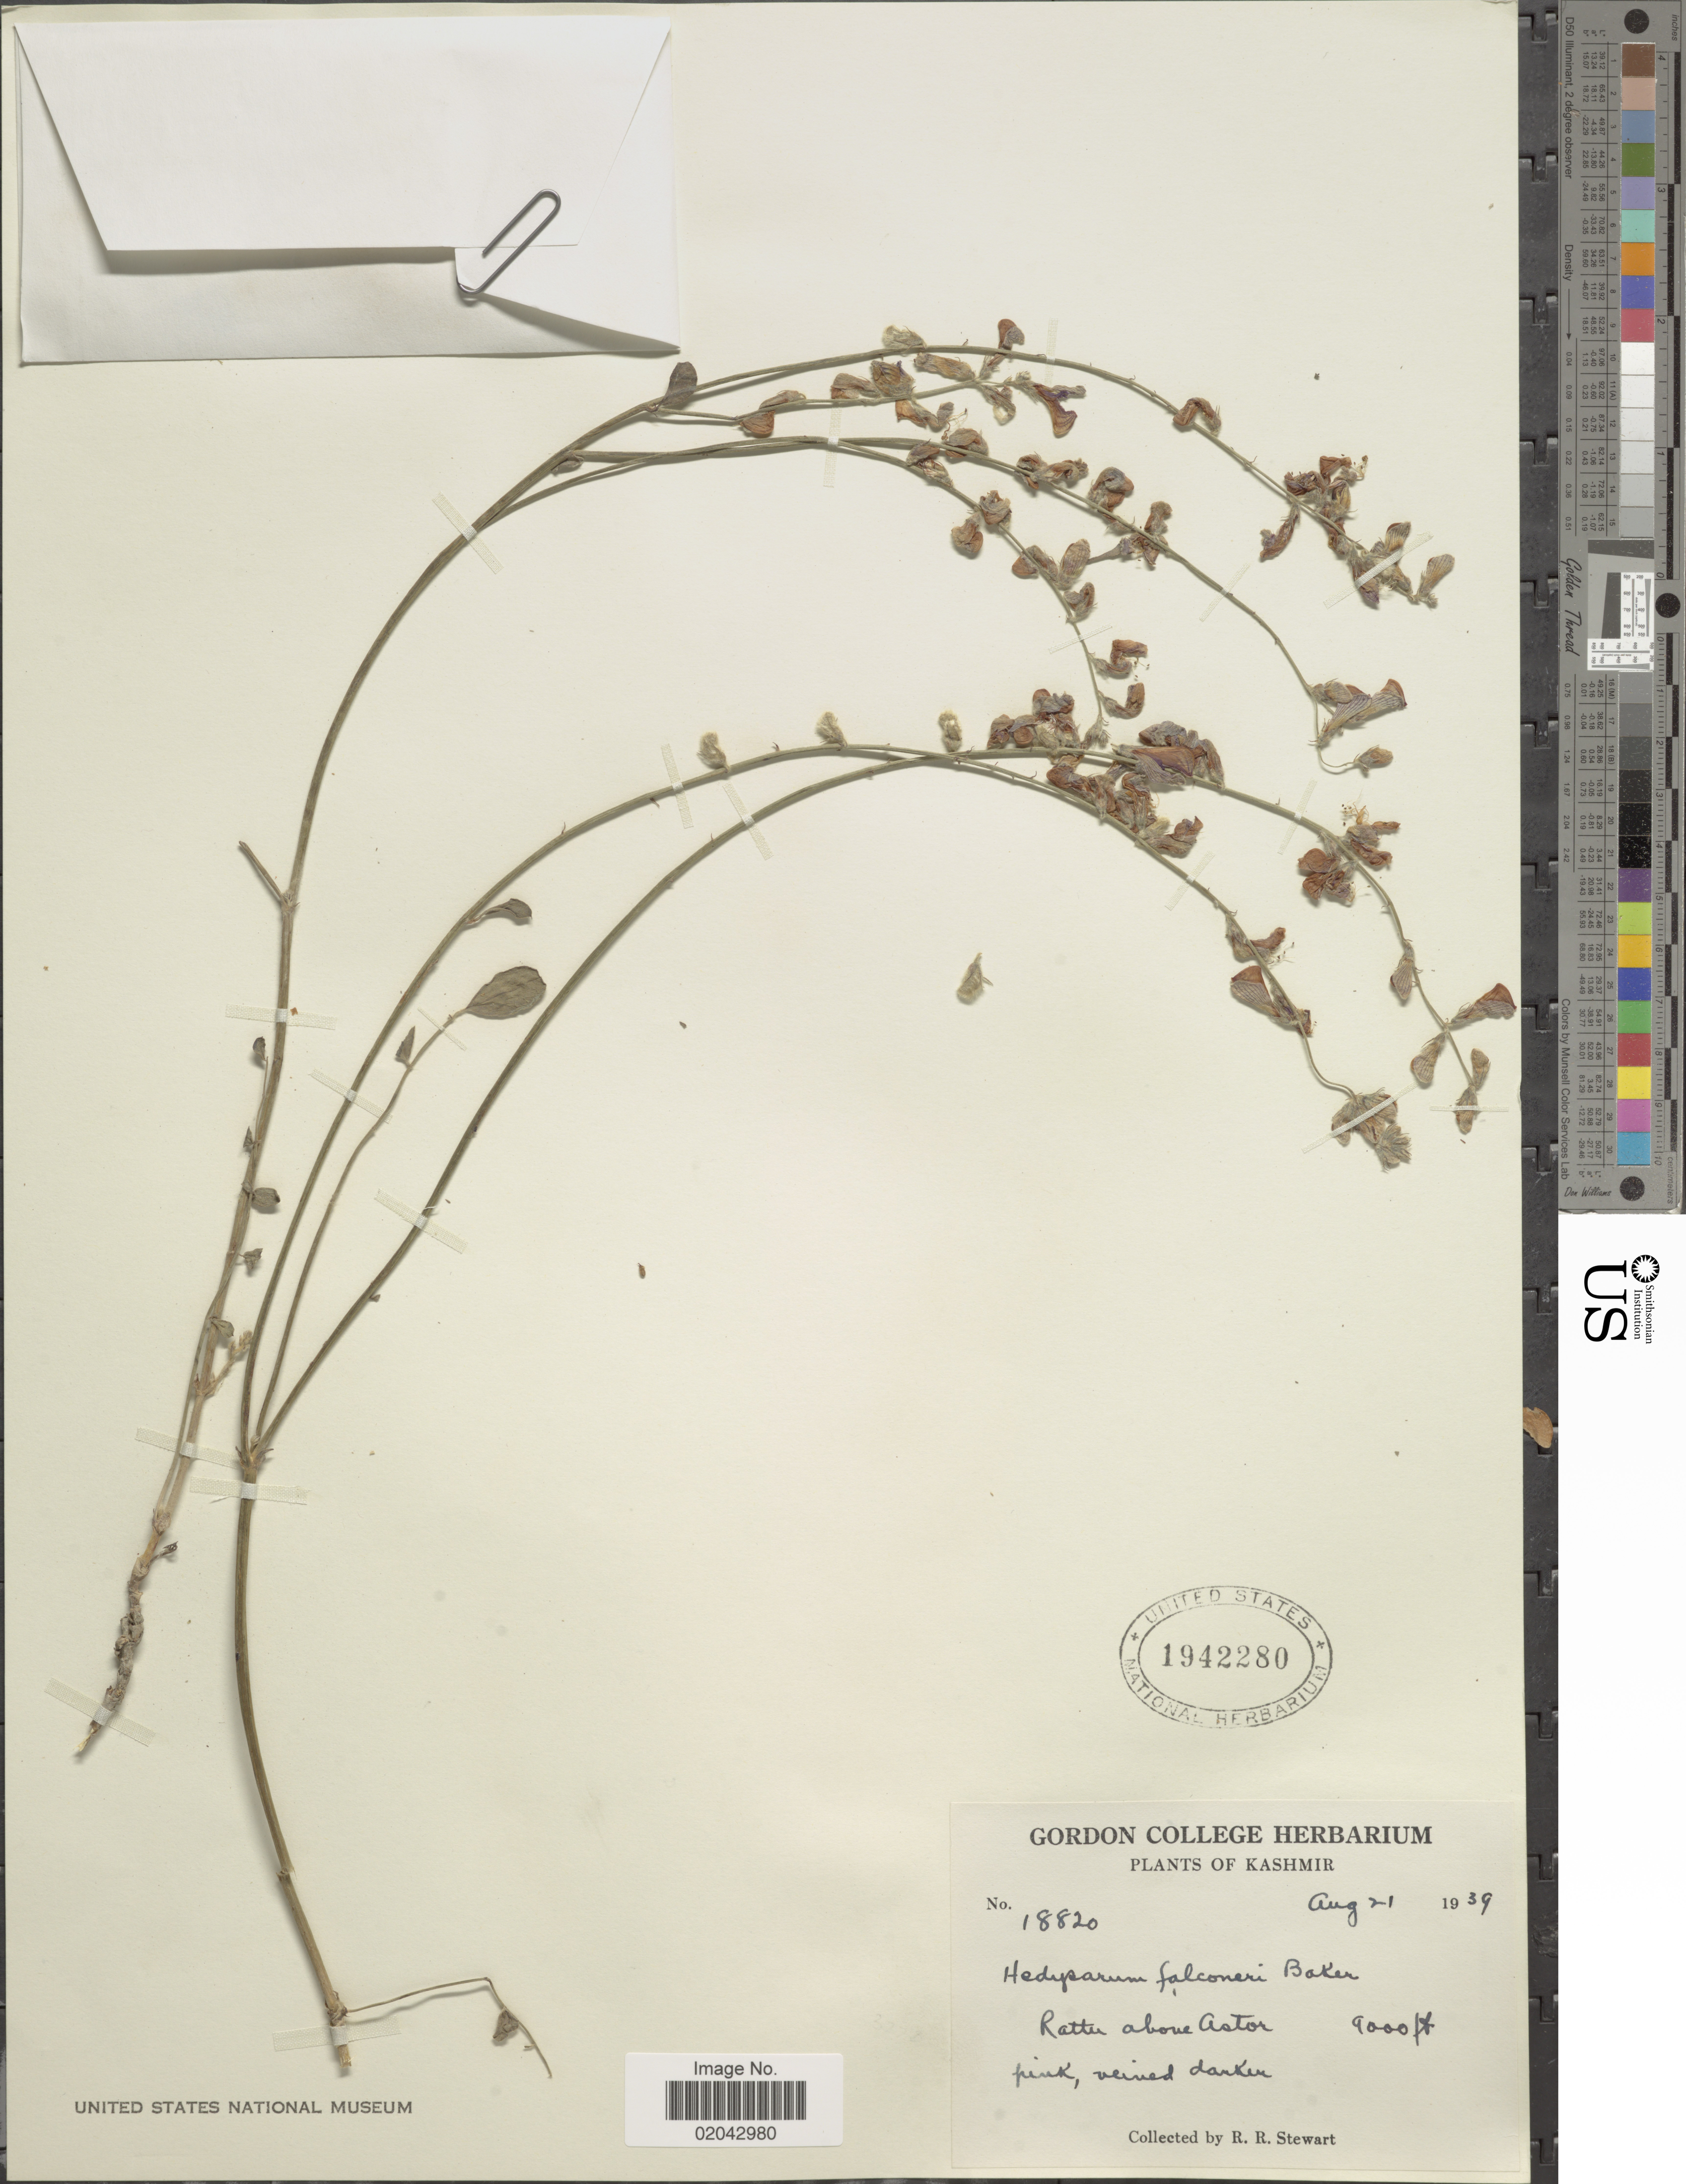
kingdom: Plantae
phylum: Tracheophyta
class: Magnoliopsida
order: Fabales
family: Fabaceae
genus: Hedysarum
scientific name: Hedysarum falconeri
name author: Baker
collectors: R. R. Stewart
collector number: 18820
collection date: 1939-08-21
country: Pakistan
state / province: Gilgit-Baltistan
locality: Kashmir, Rattu above Astor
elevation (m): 2743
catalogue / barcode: US 1942280